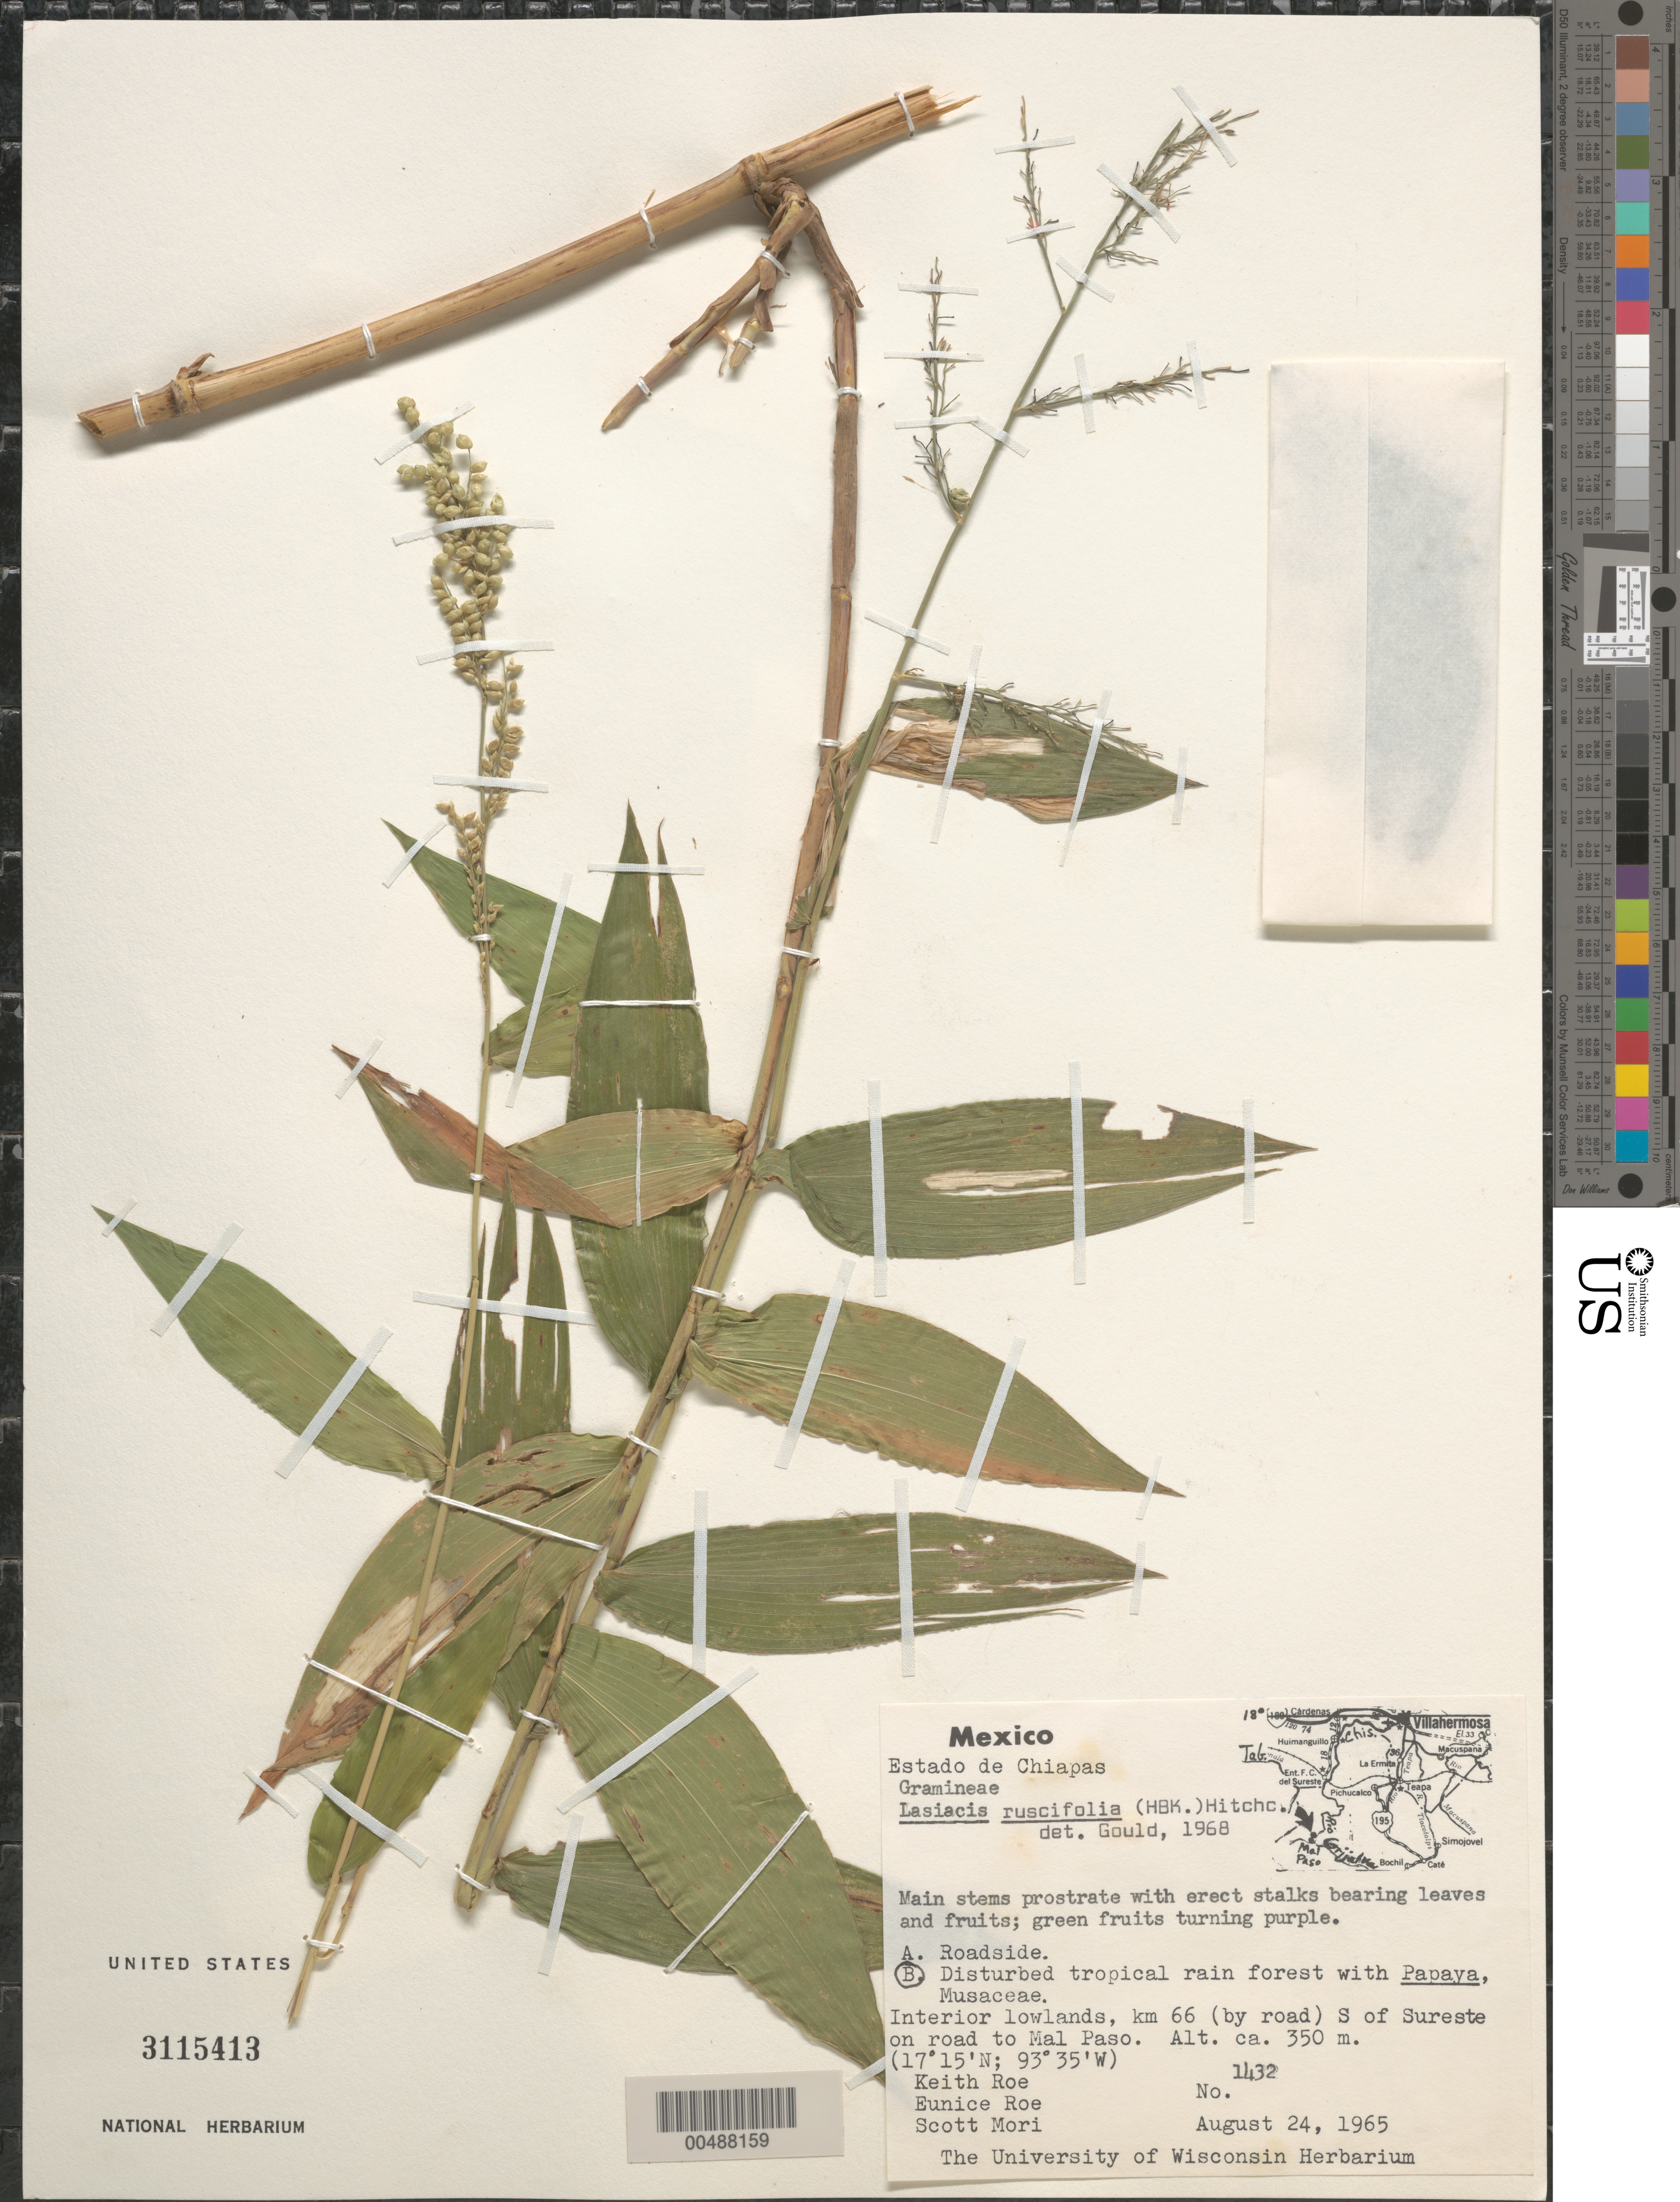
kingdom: Plantae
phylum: Tracheophyta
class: Liliopsida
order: Poales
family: Poaceae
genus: Lasiacis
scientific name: Lasiacis ruscifolia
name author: (Kunth) Hitchc.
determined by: Gould, F. W.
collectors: K. E. Roe, E. Roe & S. Mori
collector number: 1432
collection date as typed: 24 Aug 1965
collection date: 1965-08-24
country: Mexico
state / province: Chiapas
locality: Km 66 (by rd) S of Sureste on rd to Mal Paso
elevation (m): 350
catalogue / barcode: US 3115413